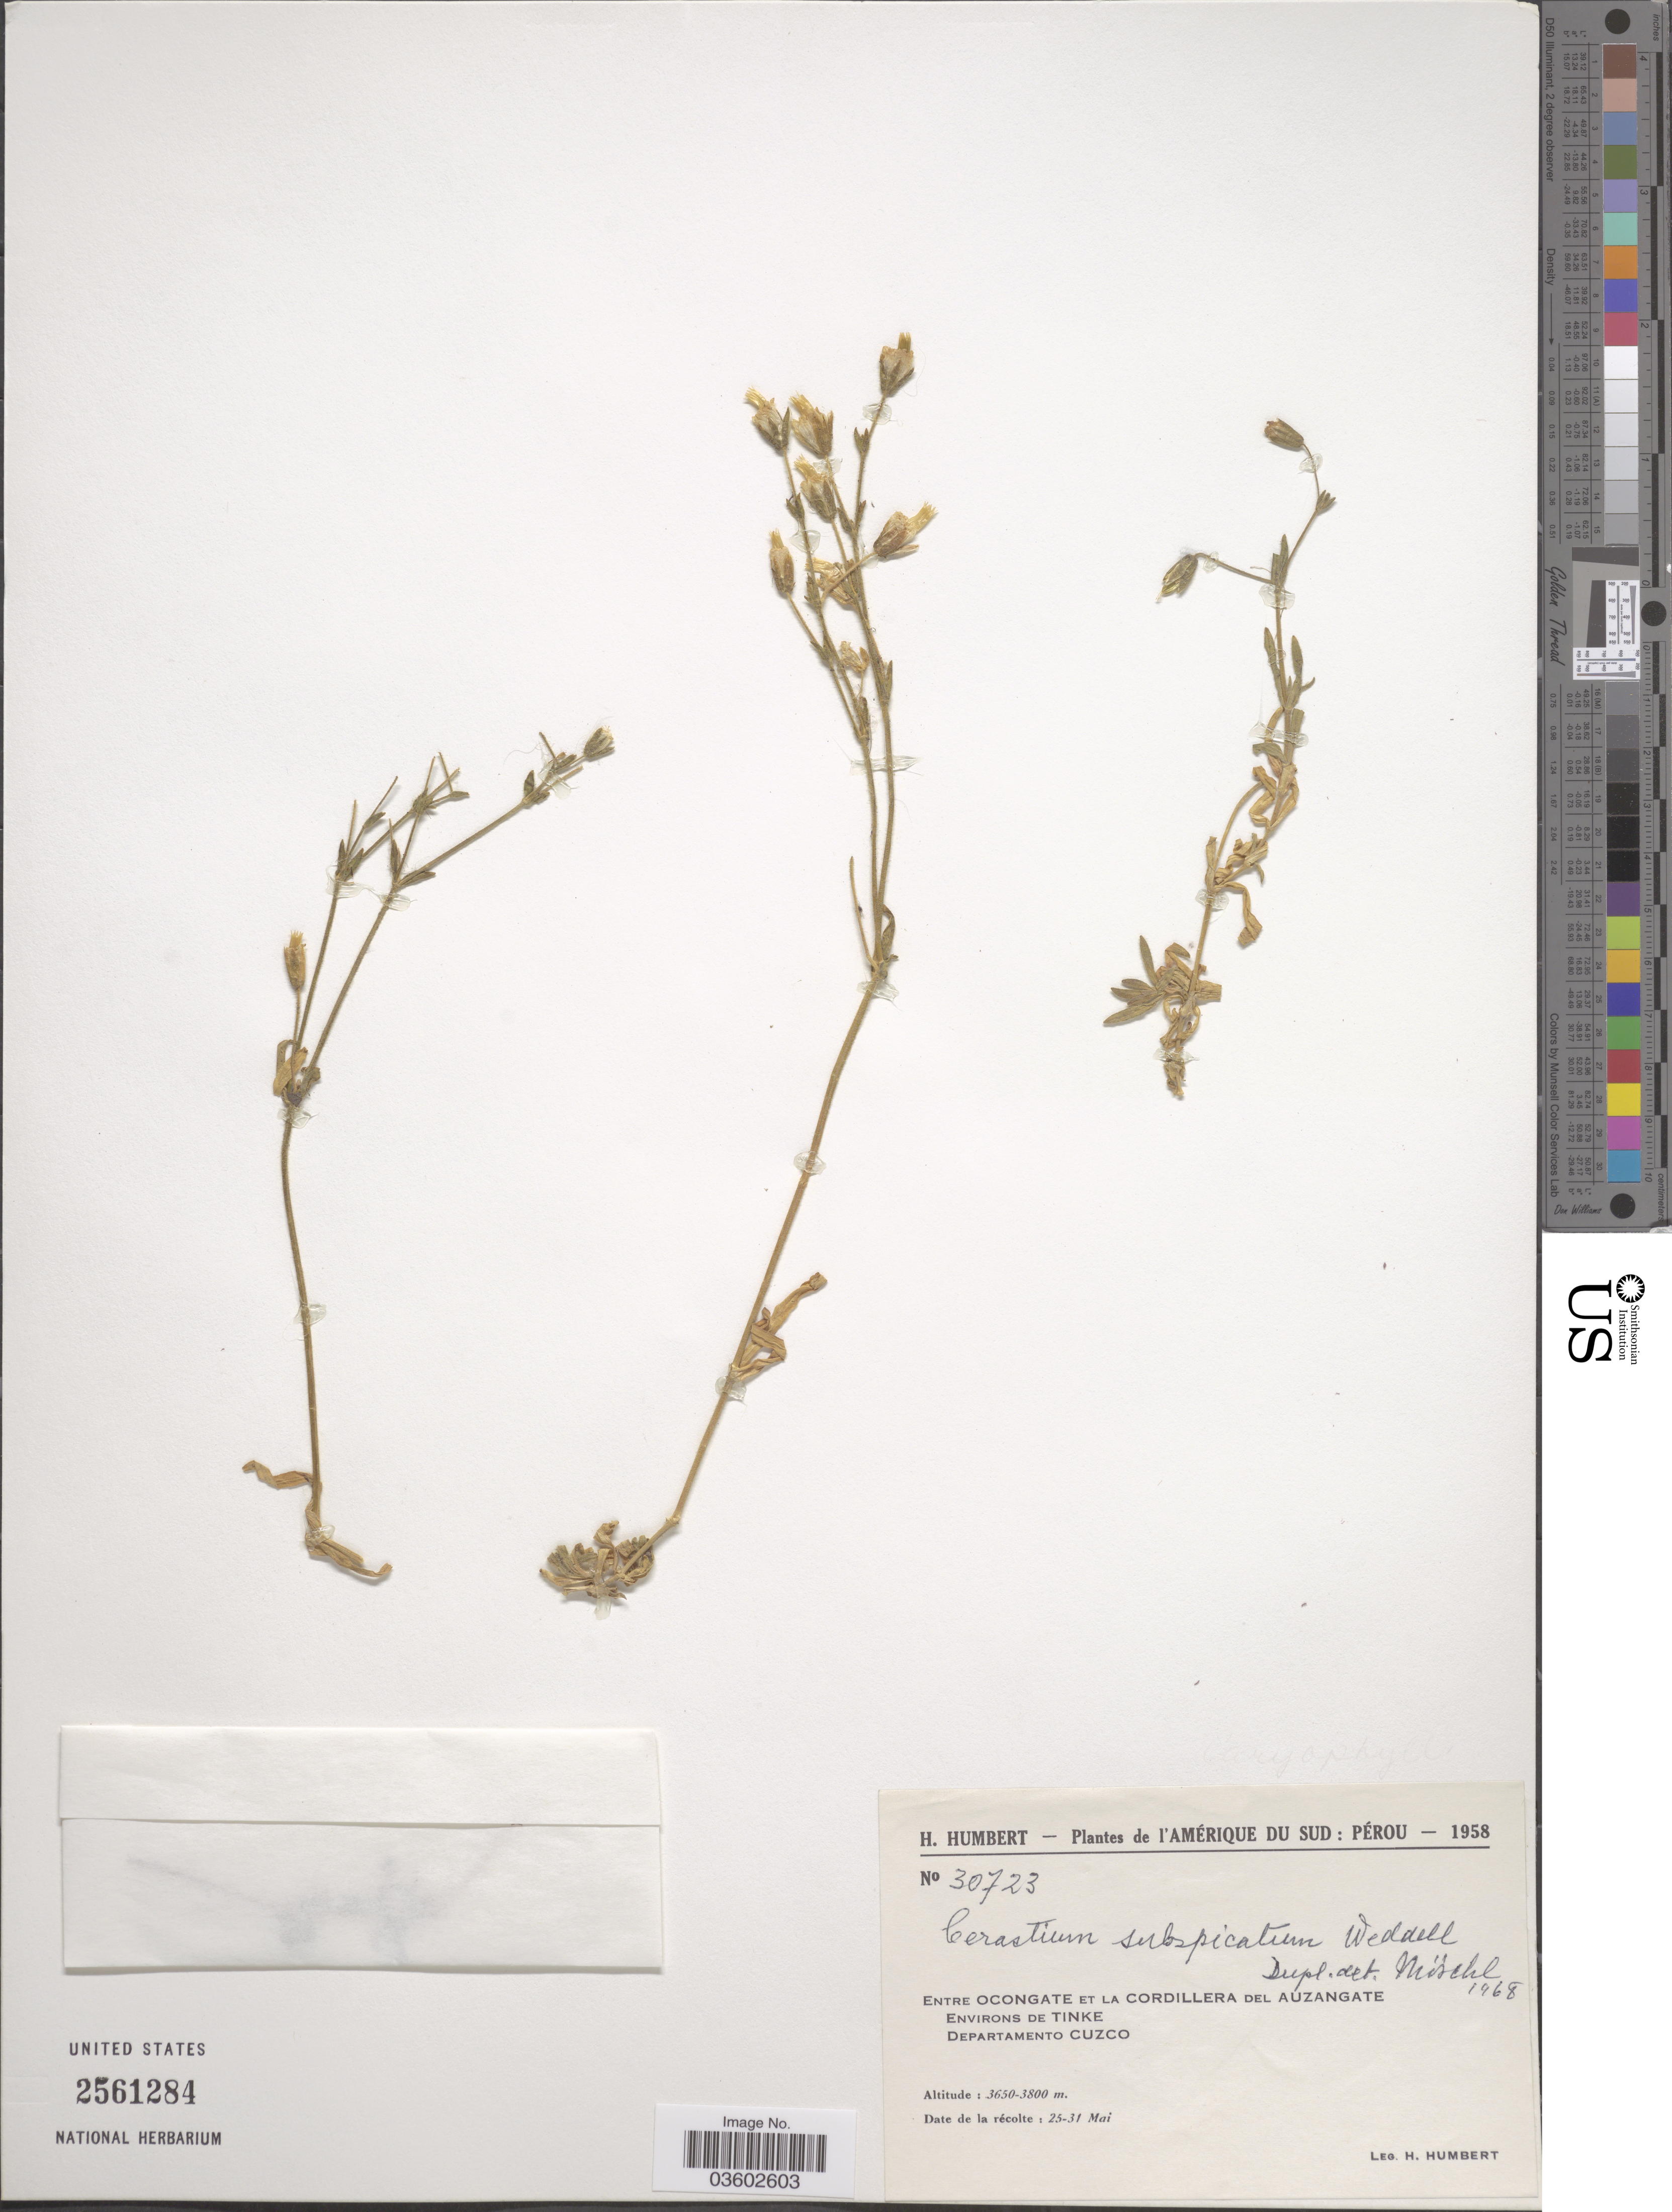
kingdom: Plantae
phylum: Tracheophyta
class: Magnoliopsida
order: Caryophyllales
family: Caryophyllaceae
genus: Cerastium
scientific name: Cerastium subspicatum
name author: Wedd.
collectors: H. Humbert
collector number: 30723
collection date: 1958-05-25/1958-05-31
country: Peru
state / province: Cusco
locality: Entre Ocongate et La Cordillera del Auzangate. Environs de Tinke, Departamento Cuzco.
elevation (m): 3650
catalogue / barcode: US 2561284